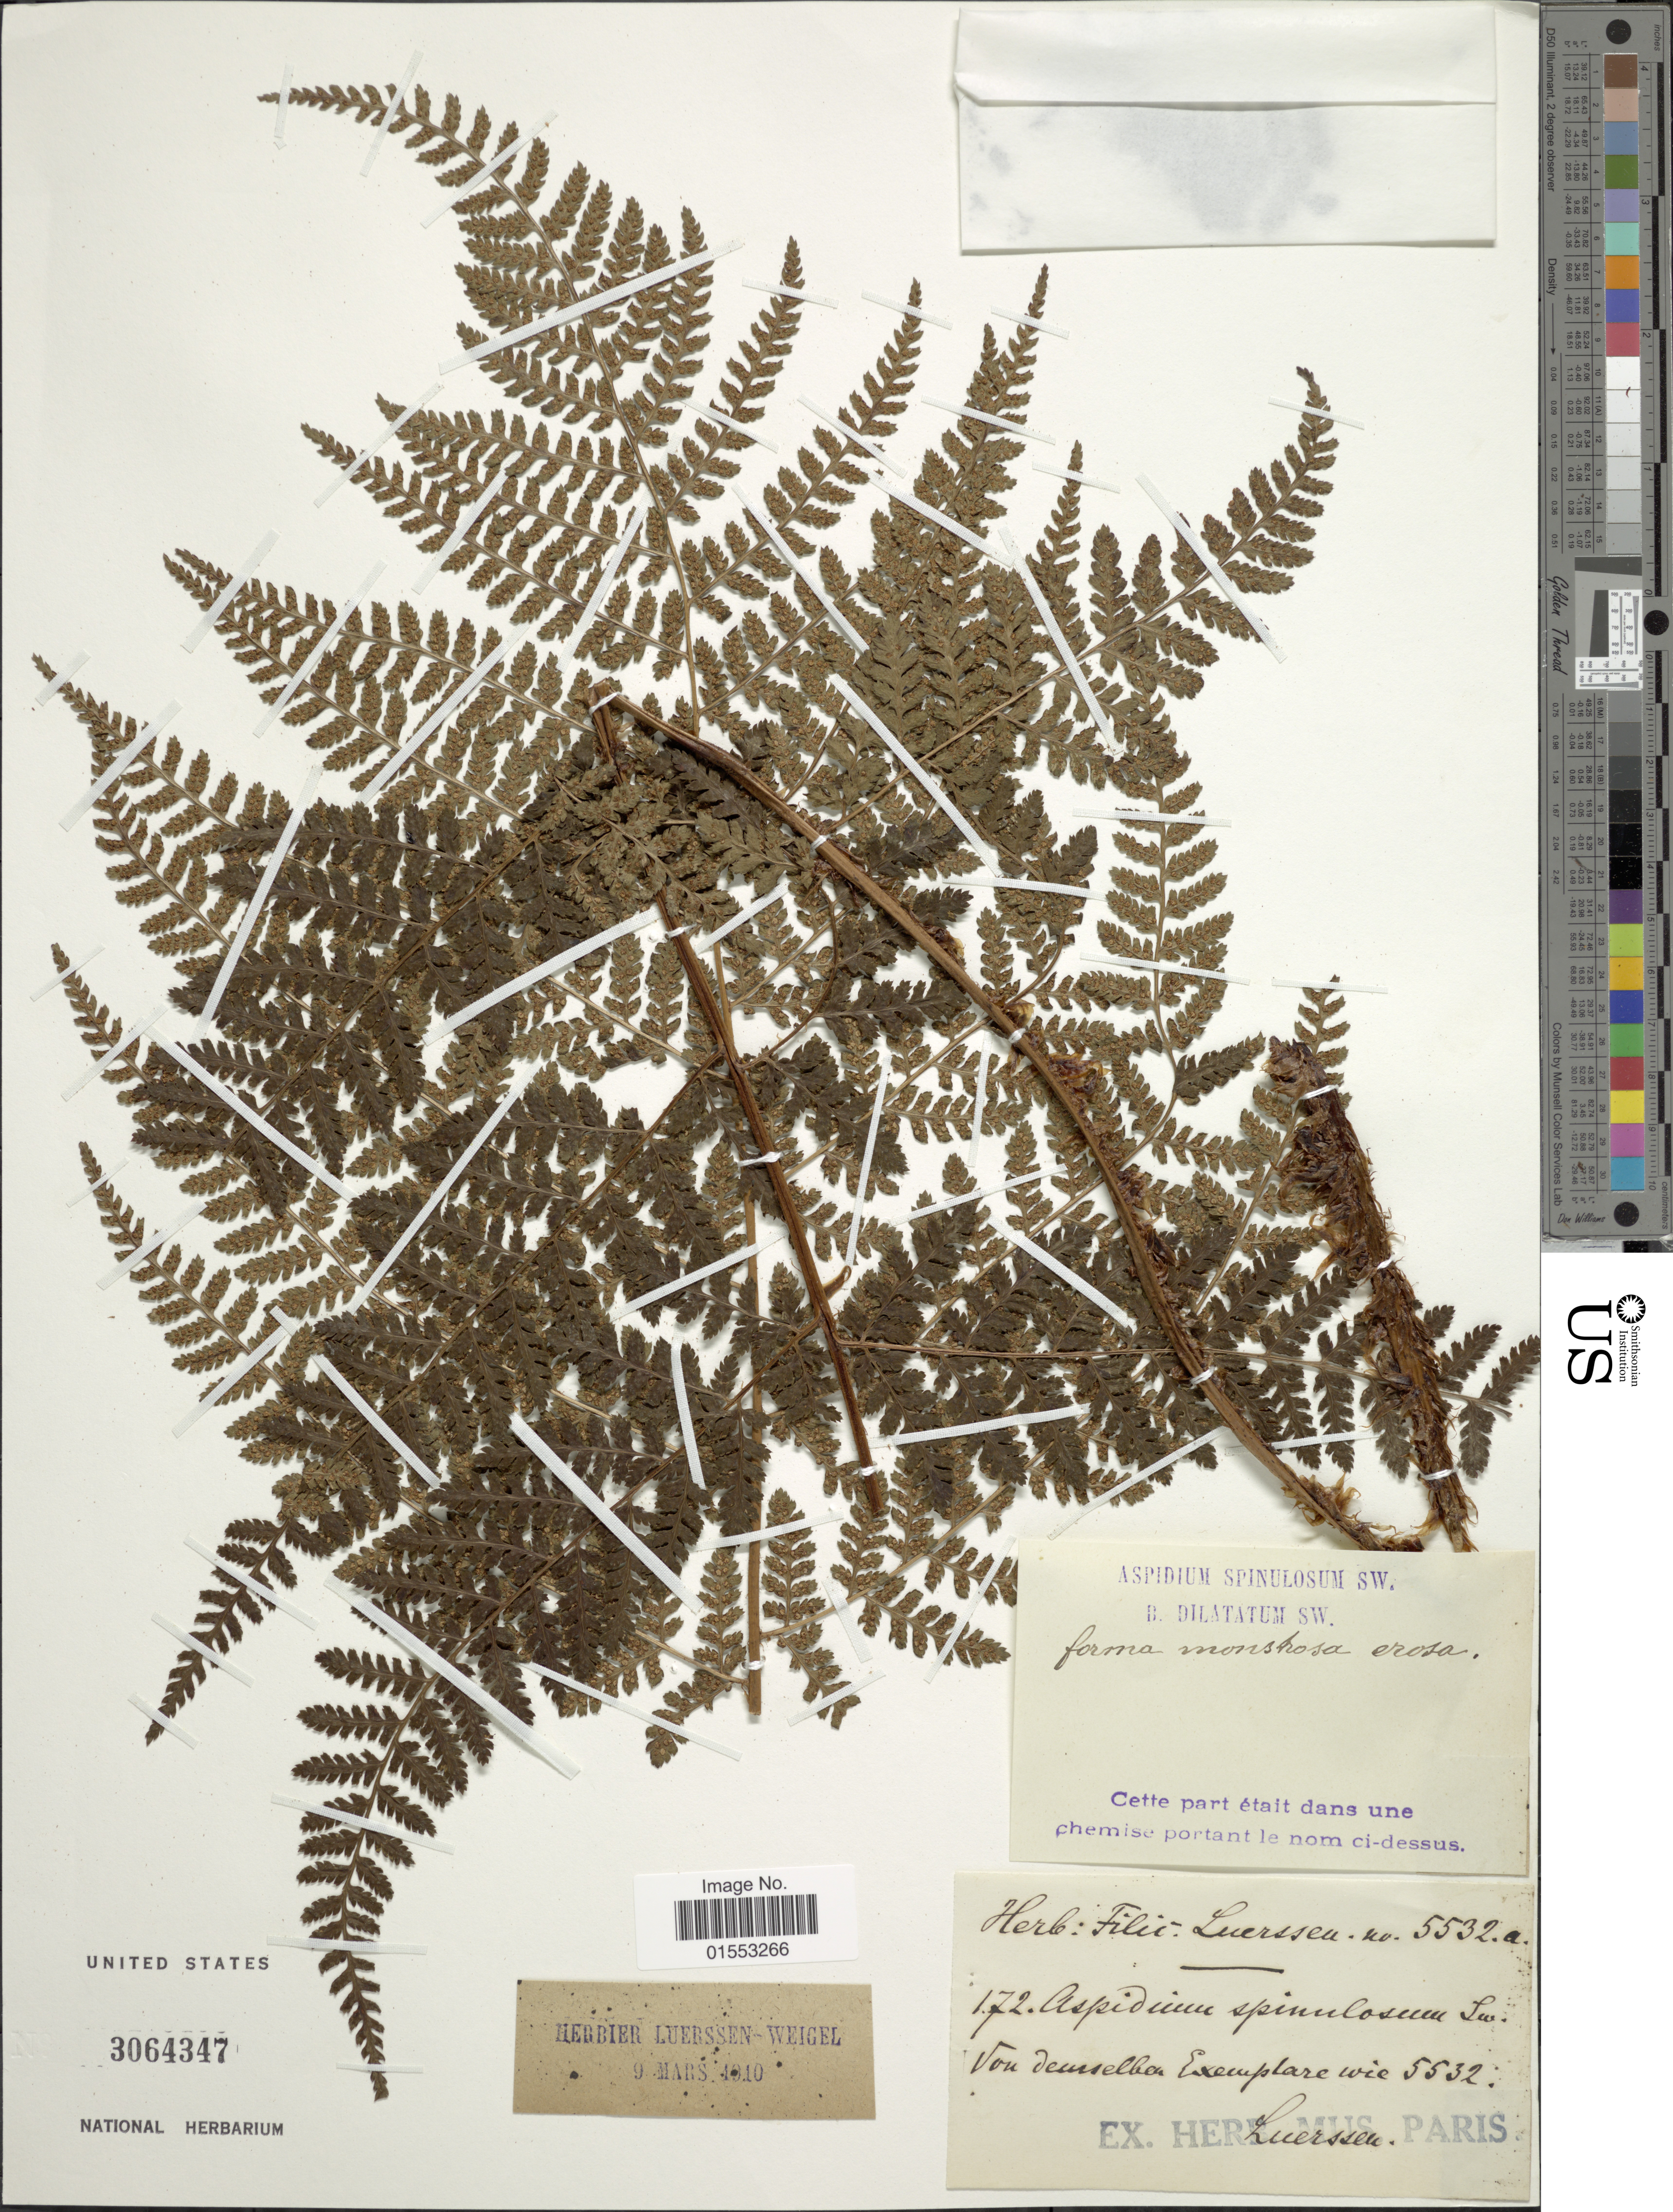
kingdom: Plantae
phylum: Tracheophyta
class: Polypodiopsida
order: Polypodiales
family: Dryopteridaceae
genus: Dryopteris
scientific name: Dryopteris dilatata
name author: (Hoffm.) A. Gray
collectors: Luerssen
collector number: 172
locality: Von denslla Exemplare wie 5532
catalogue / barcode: US 3064347